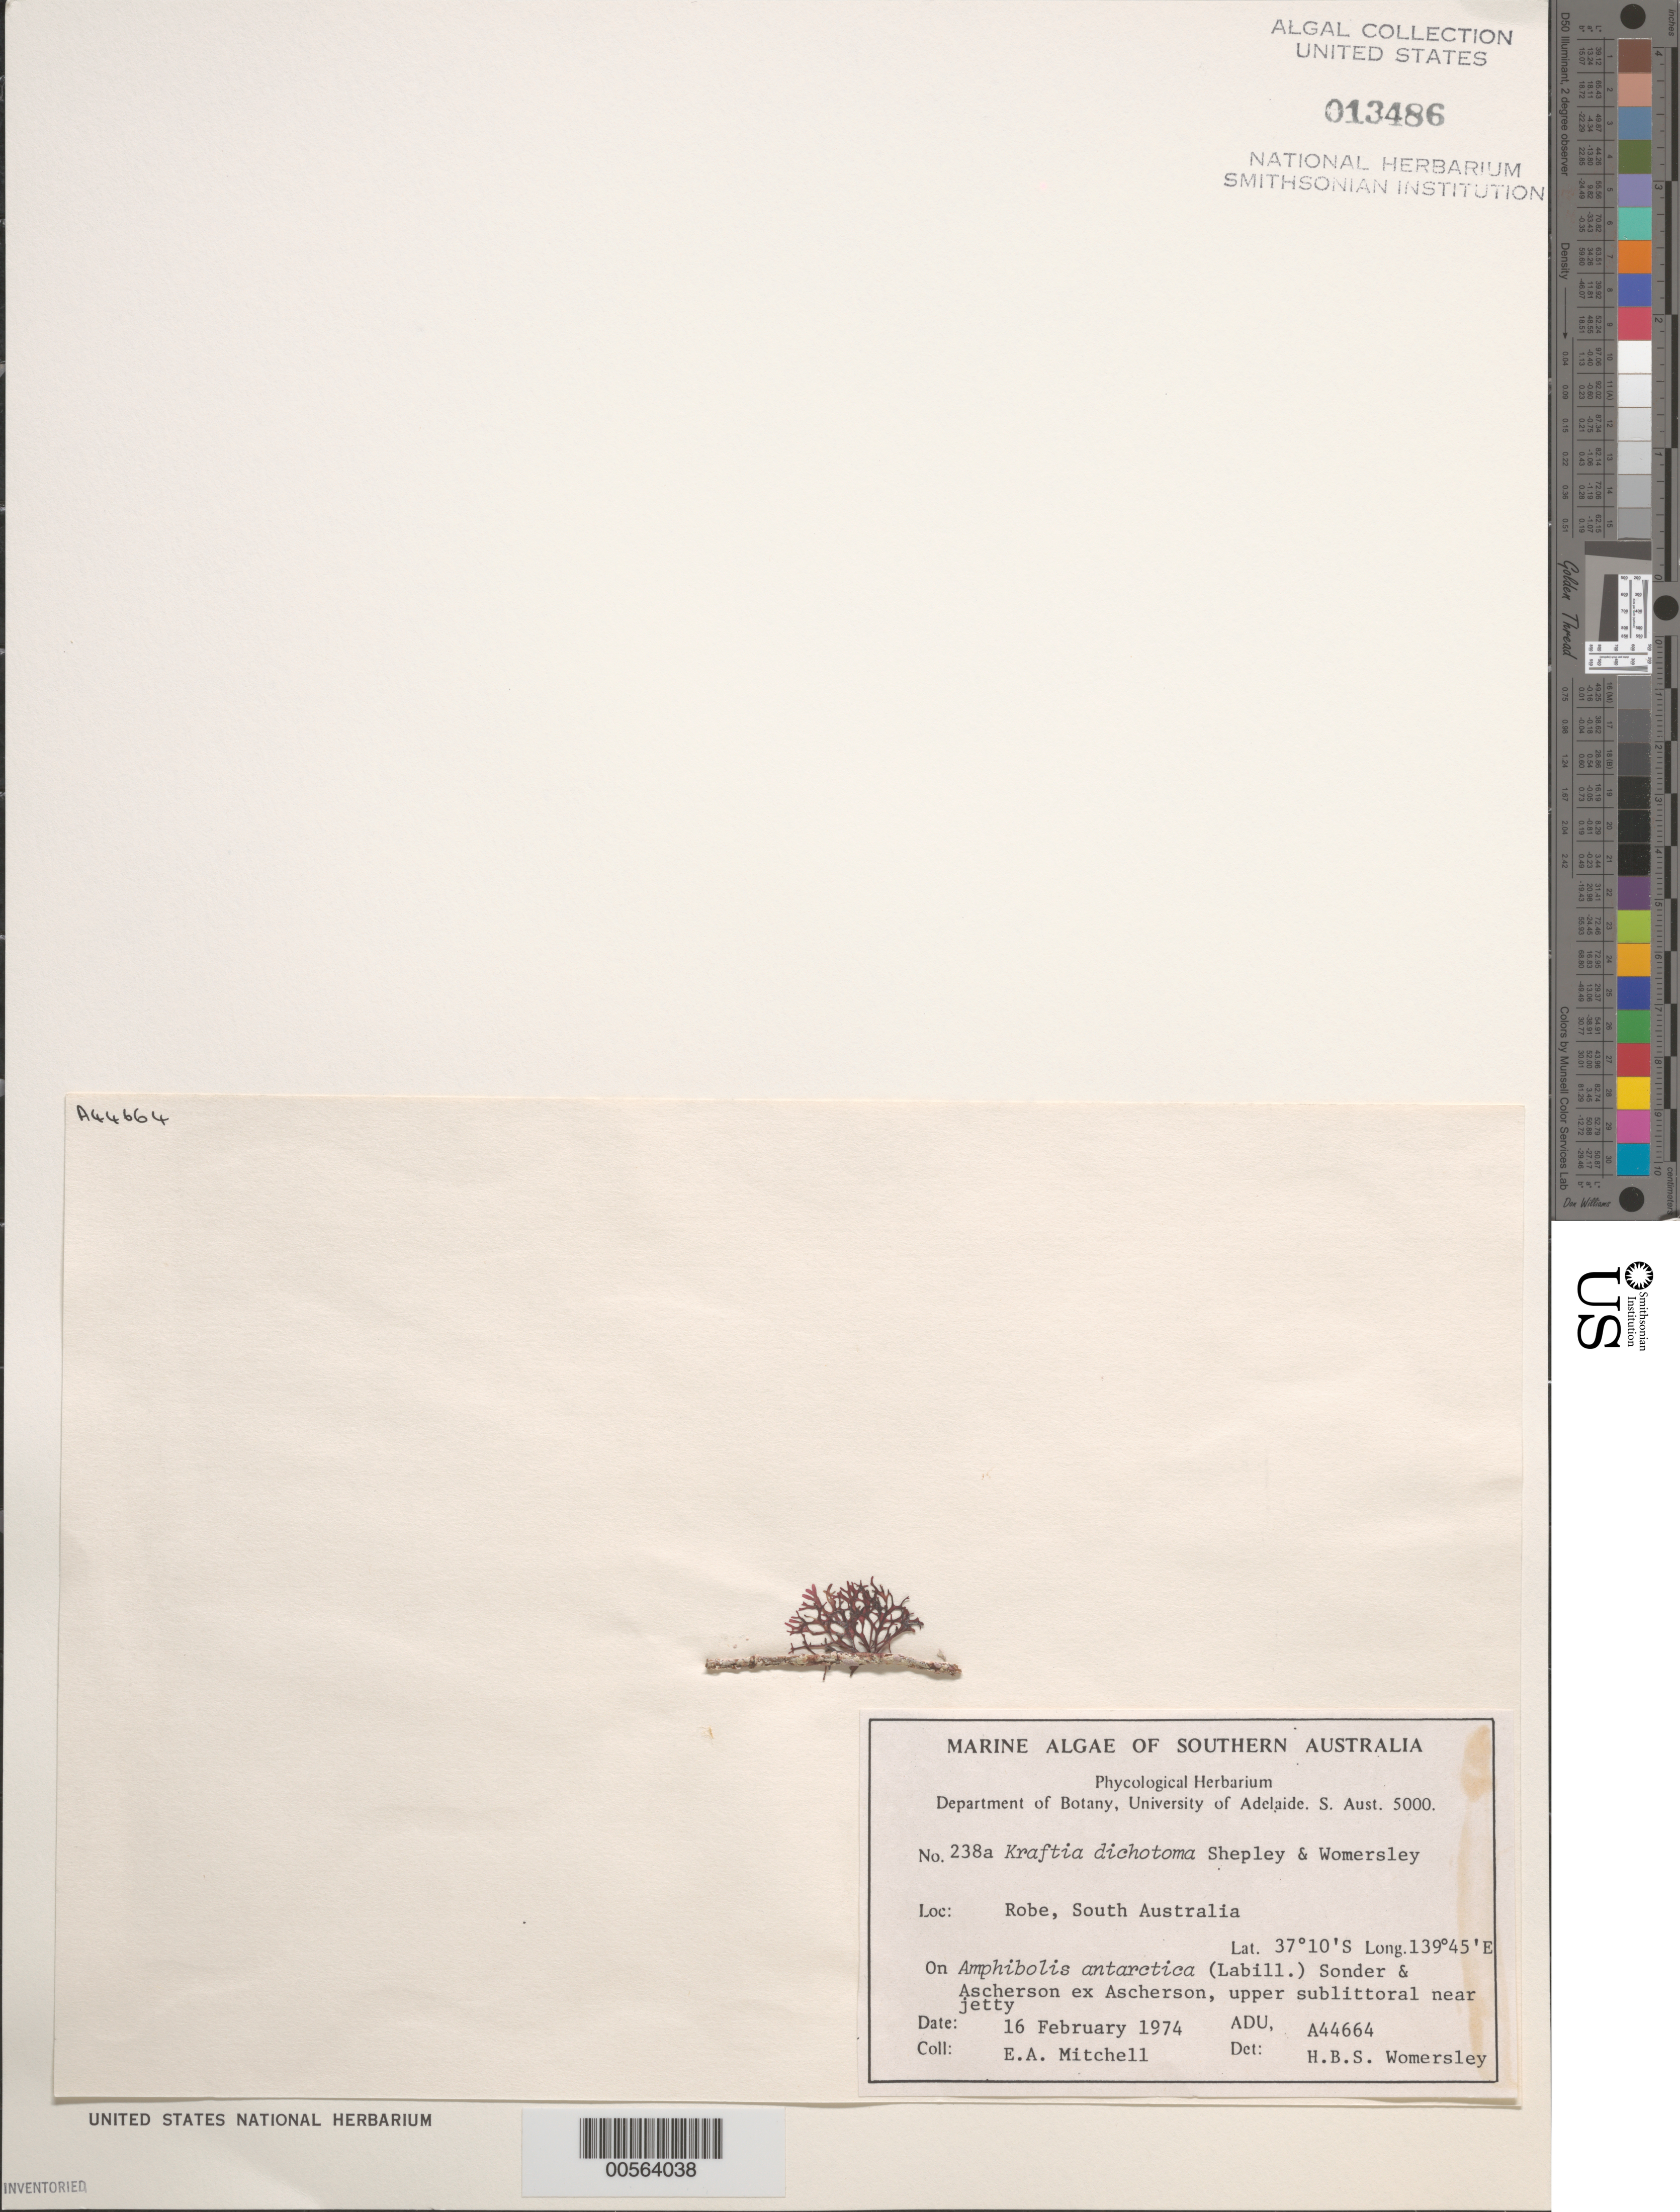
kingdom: Plantae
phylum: Rhodophyta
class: Florideophyceae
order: Gigartinales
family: Dumontiaceae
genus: Kraftia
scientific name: Kraftia dichotoma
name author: Shepley & Womersley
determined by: Womersley, H. B. S.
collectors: E. Mitchell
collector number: ADU A44664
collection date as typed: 16 Feb 1974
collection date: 1974-02-16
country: Australia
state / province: South Australia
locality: Robe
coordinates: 37 10' S, 139 45' E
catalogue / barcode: US 13486